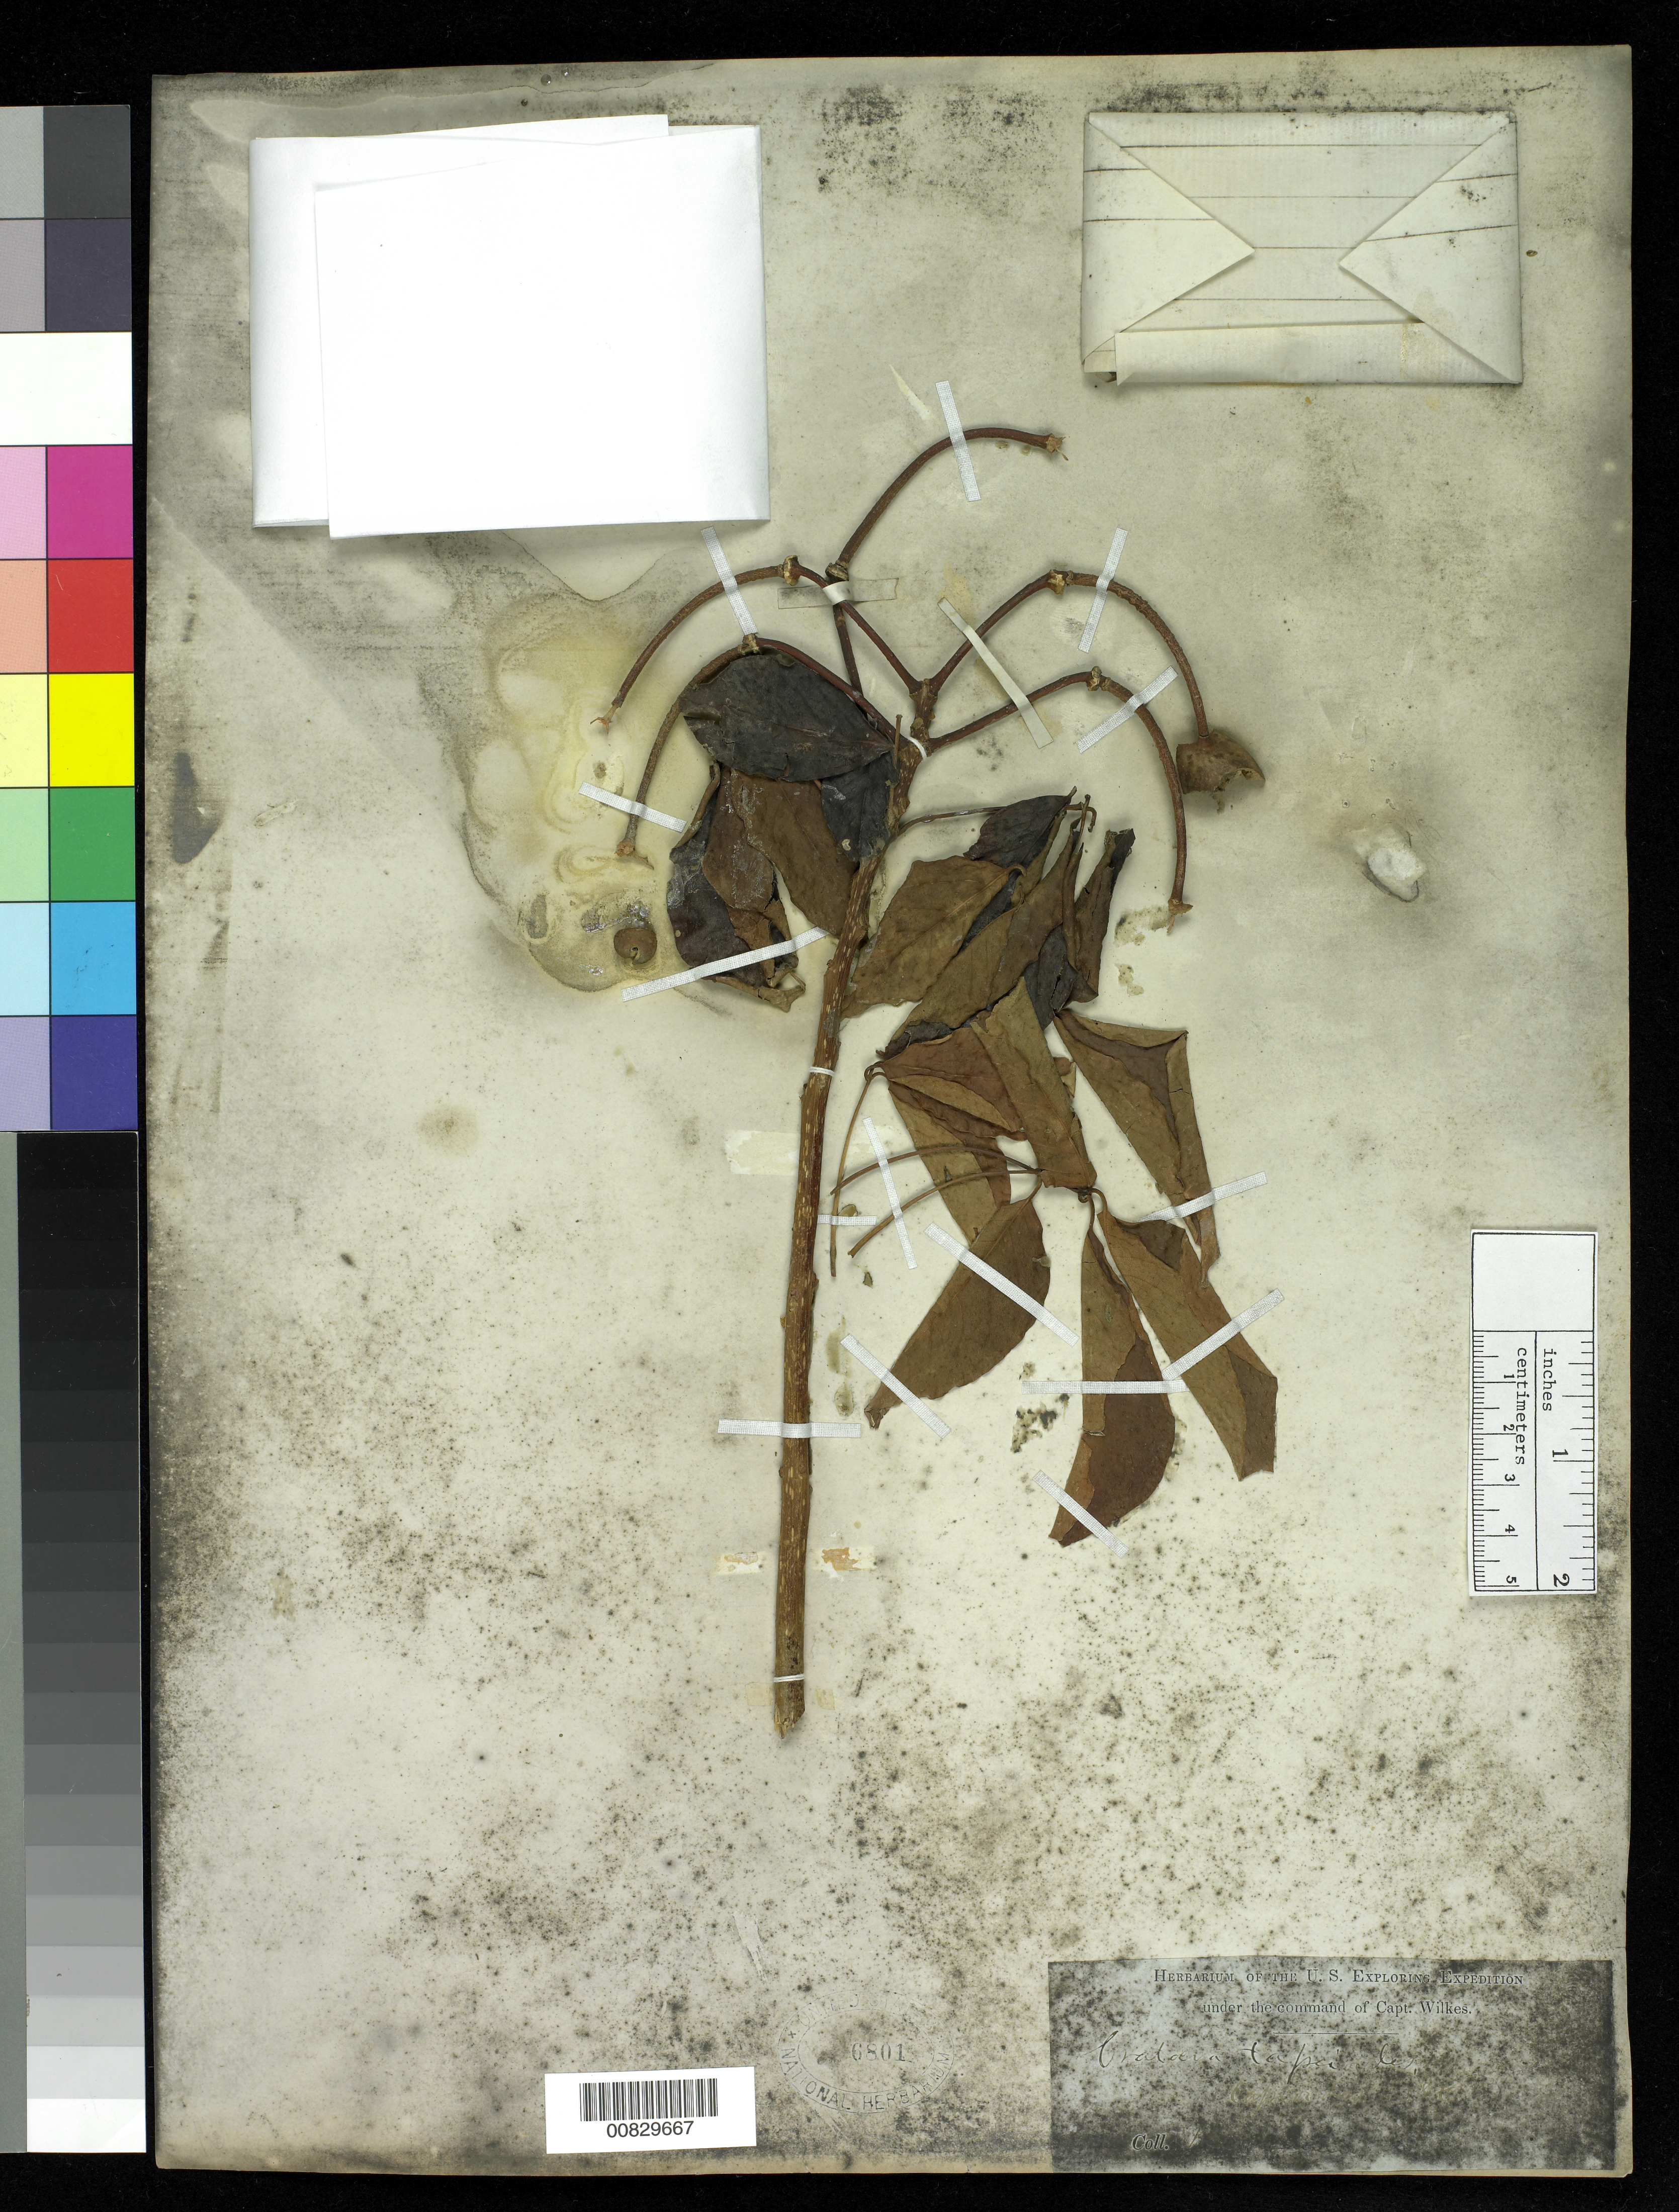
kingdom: Plantae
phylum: Tracheophyta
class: Magnoliopsida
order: Brassicales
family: Capparaceae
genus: Crateva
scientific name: Crateva tapia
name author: L.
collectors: Wilkes Explor. Exped.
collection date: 1838/1842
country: Brazil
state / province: Rio de Janeiro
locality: Rio Janeiro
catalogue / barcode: US 6801